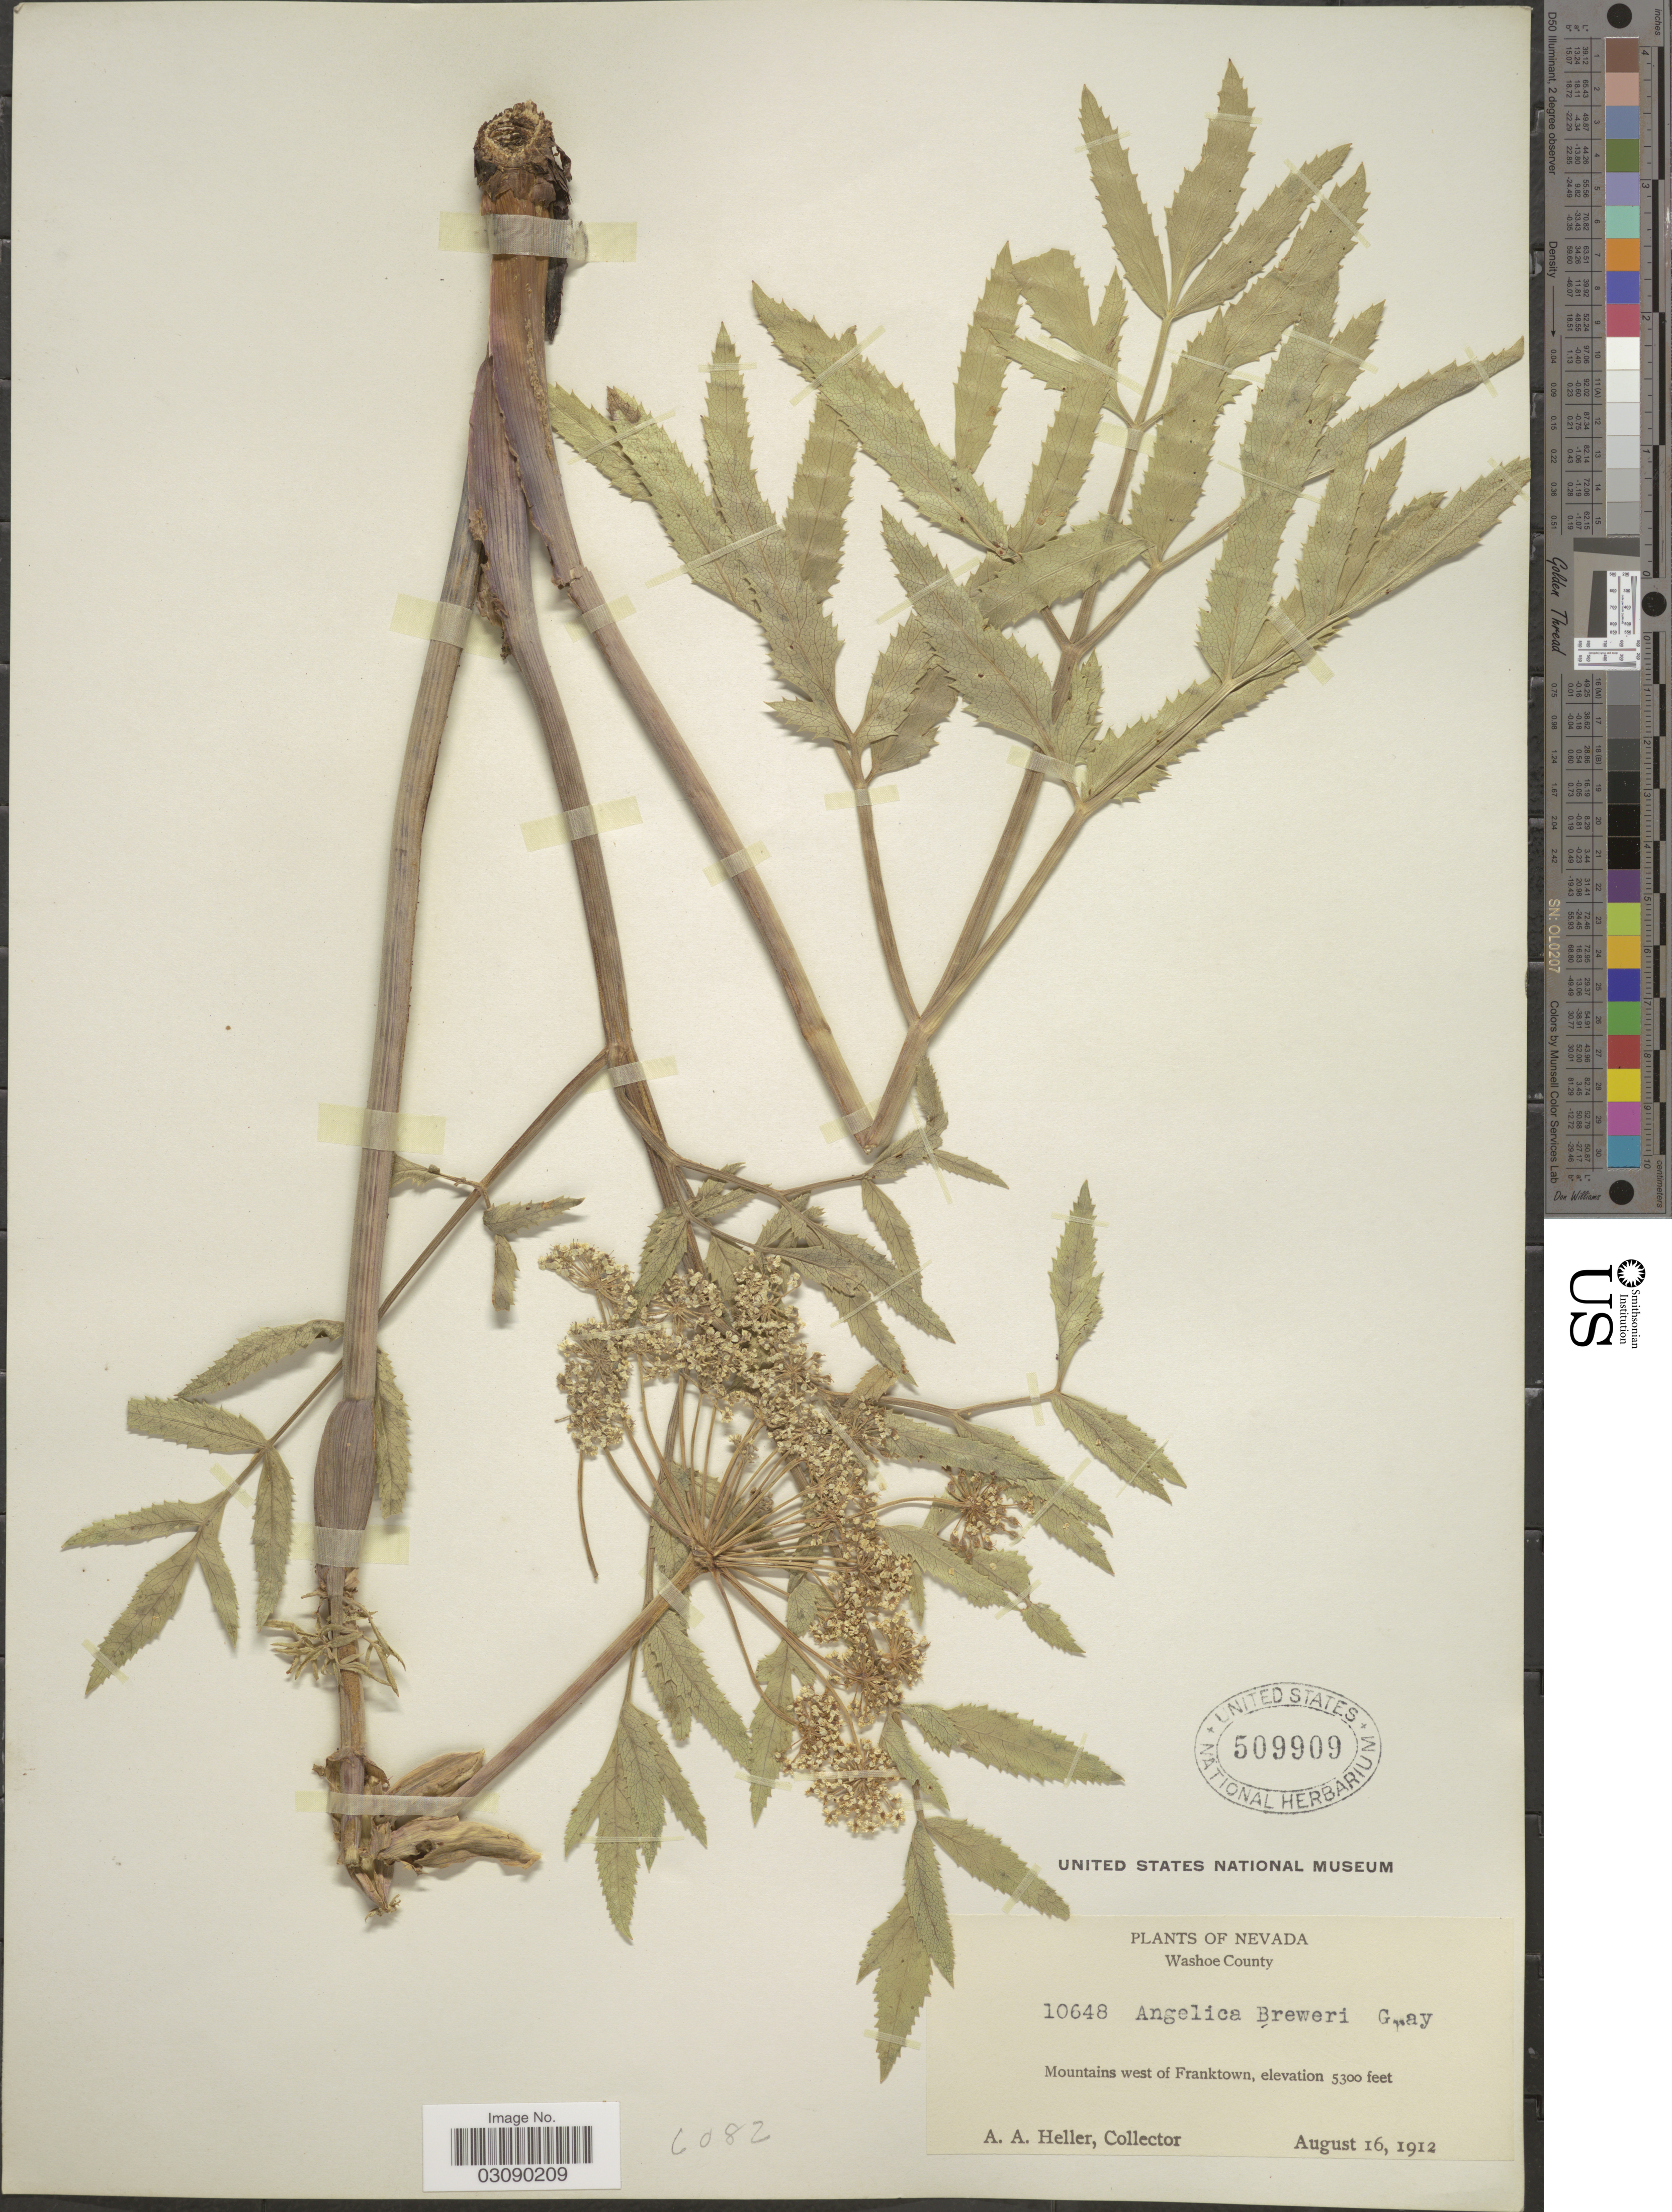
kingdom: Plantae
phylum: Tracheophyta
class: Magnoliopsida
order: Apiales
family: Apiaceae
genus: Angelica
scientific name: Angelica breweri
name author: A. Gray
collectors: A. A. Heller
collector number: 10648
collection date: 1912-08-16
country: United States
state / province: Nevada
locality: Washoe County. Mountains west of Franktown.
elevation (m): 1615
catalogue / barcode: US 509909